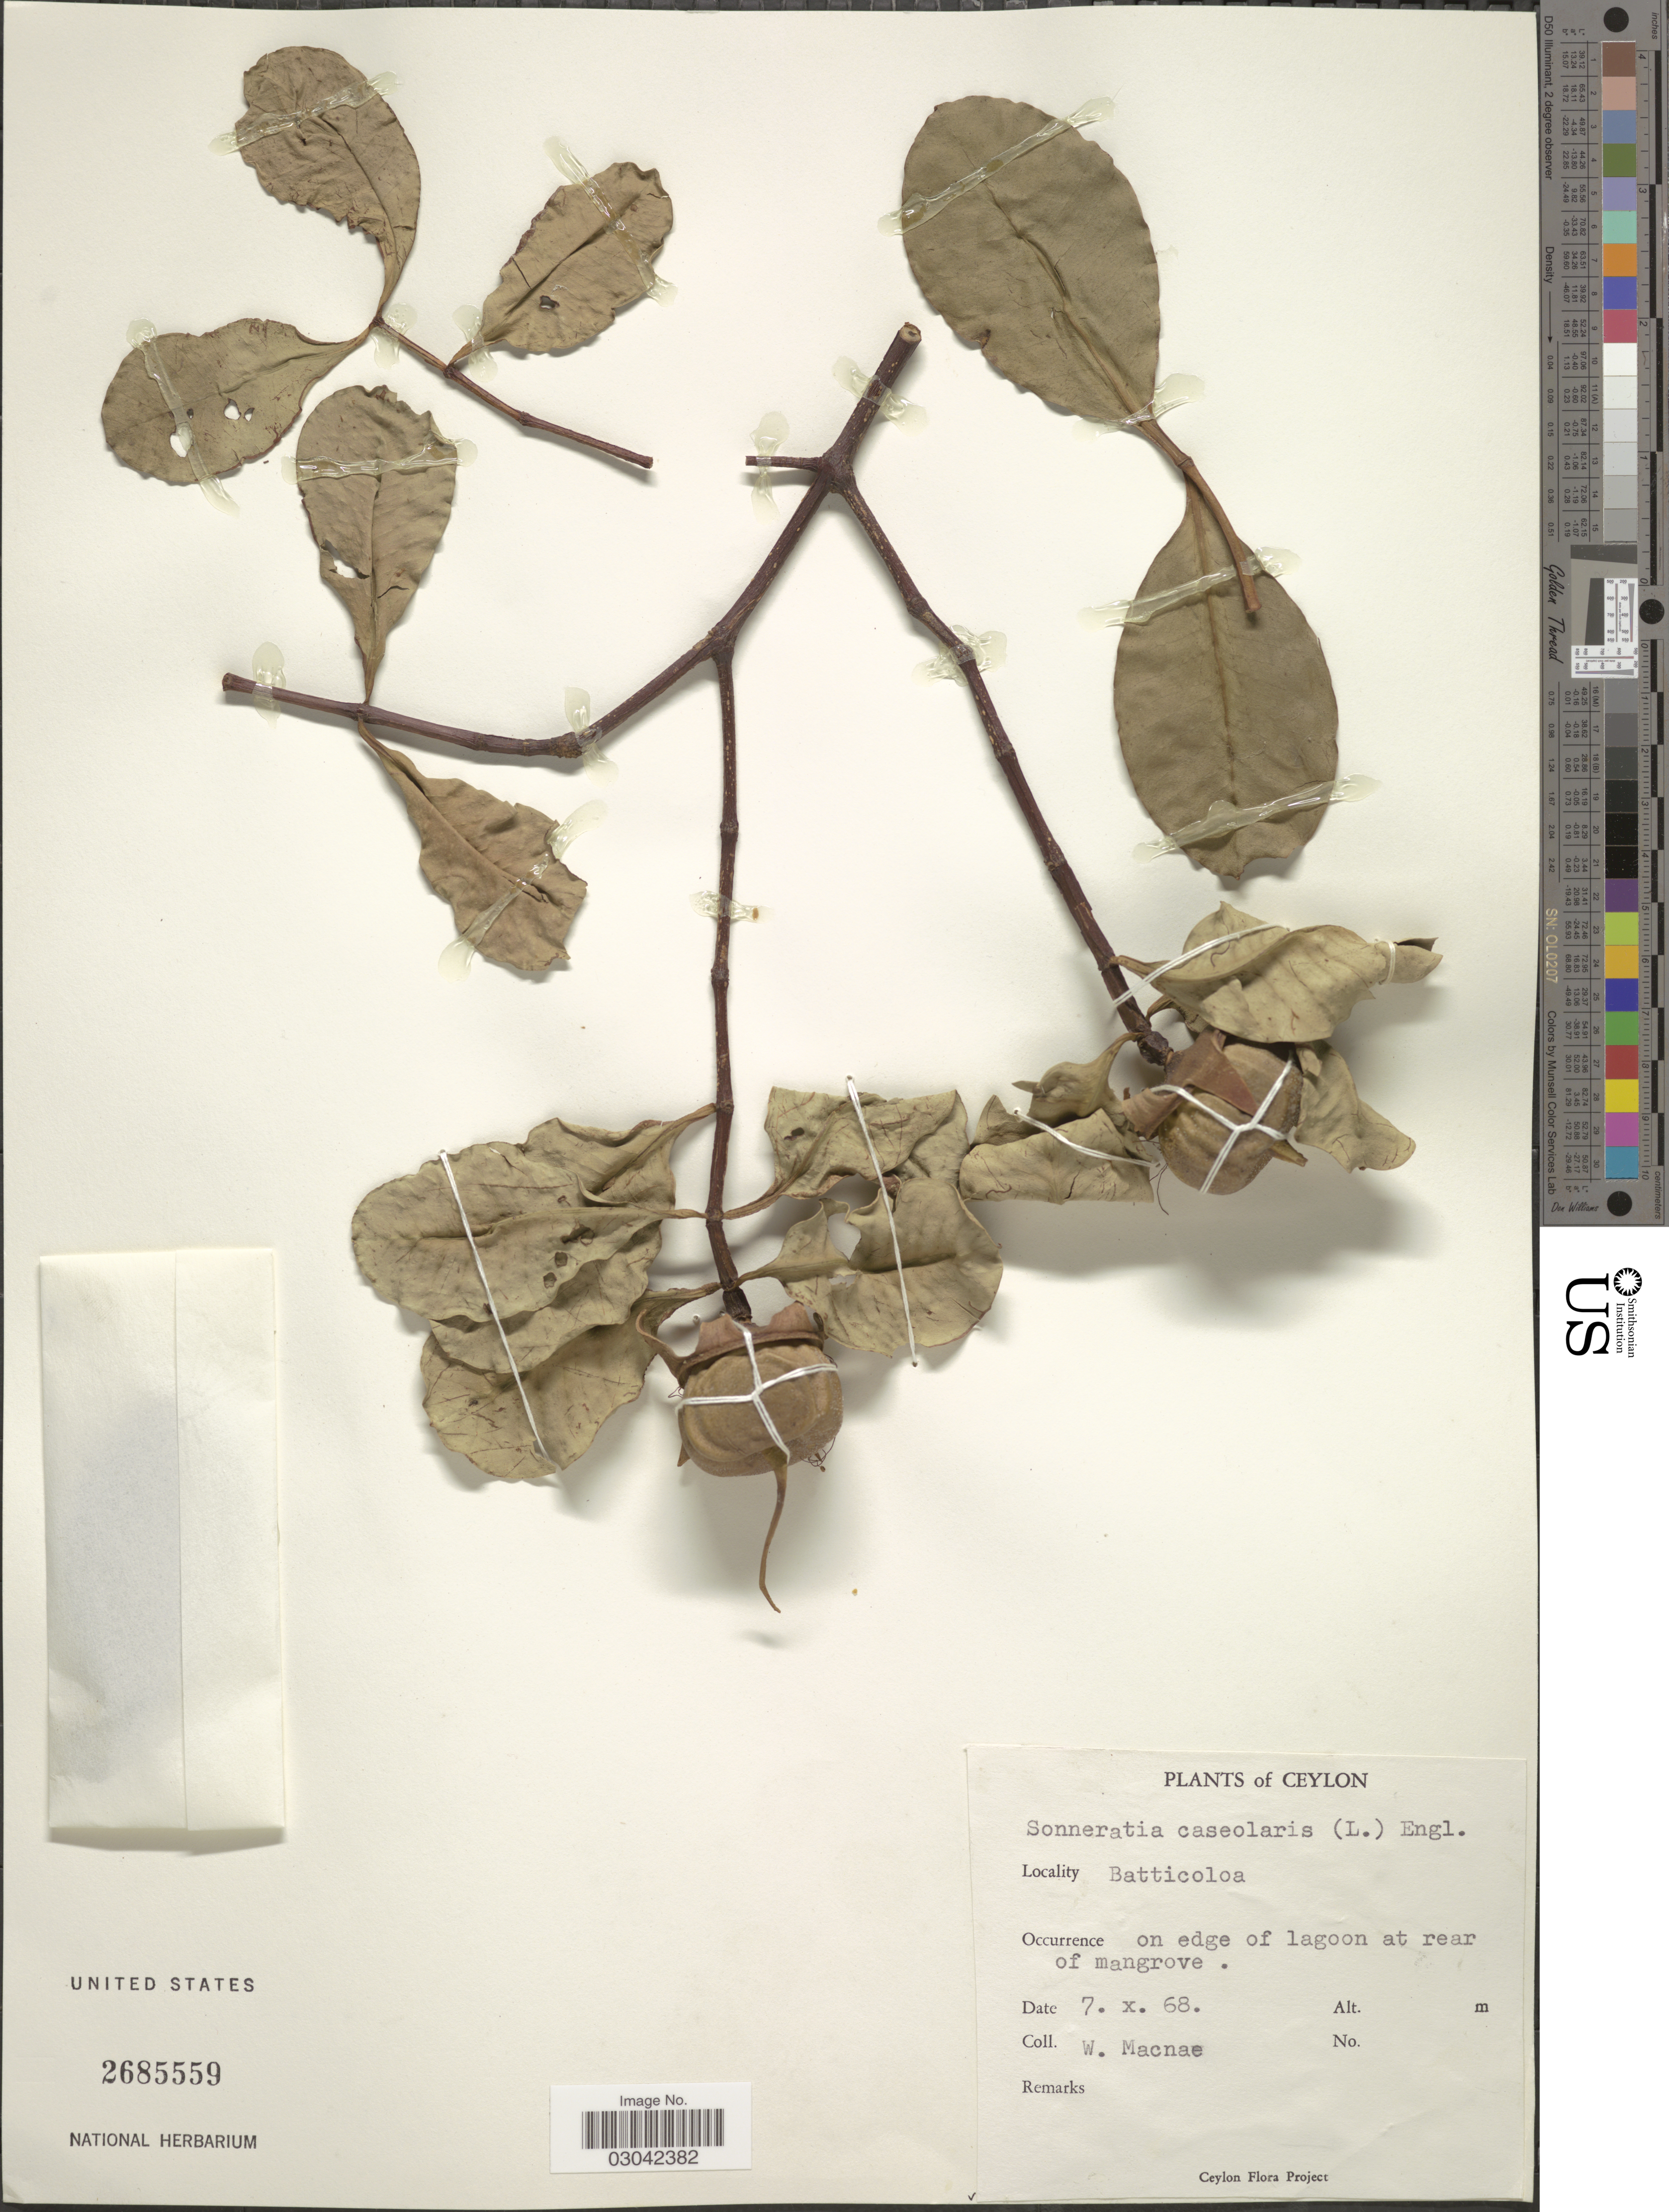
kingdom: Plantae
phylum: Tracheophyta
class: Magnoliopsida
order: Myrtales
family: Lythraceae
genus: Sonneratia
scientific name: Sonneratia caseolaris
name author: (L.) Engl.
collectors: W. MacNae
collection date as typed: Transcribed d/m/y: 7/10/68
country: Sri Lanka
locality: Ceylon. Batticoloa. On edge of lagoon at rear of mangrove.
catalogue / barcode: US 2685559